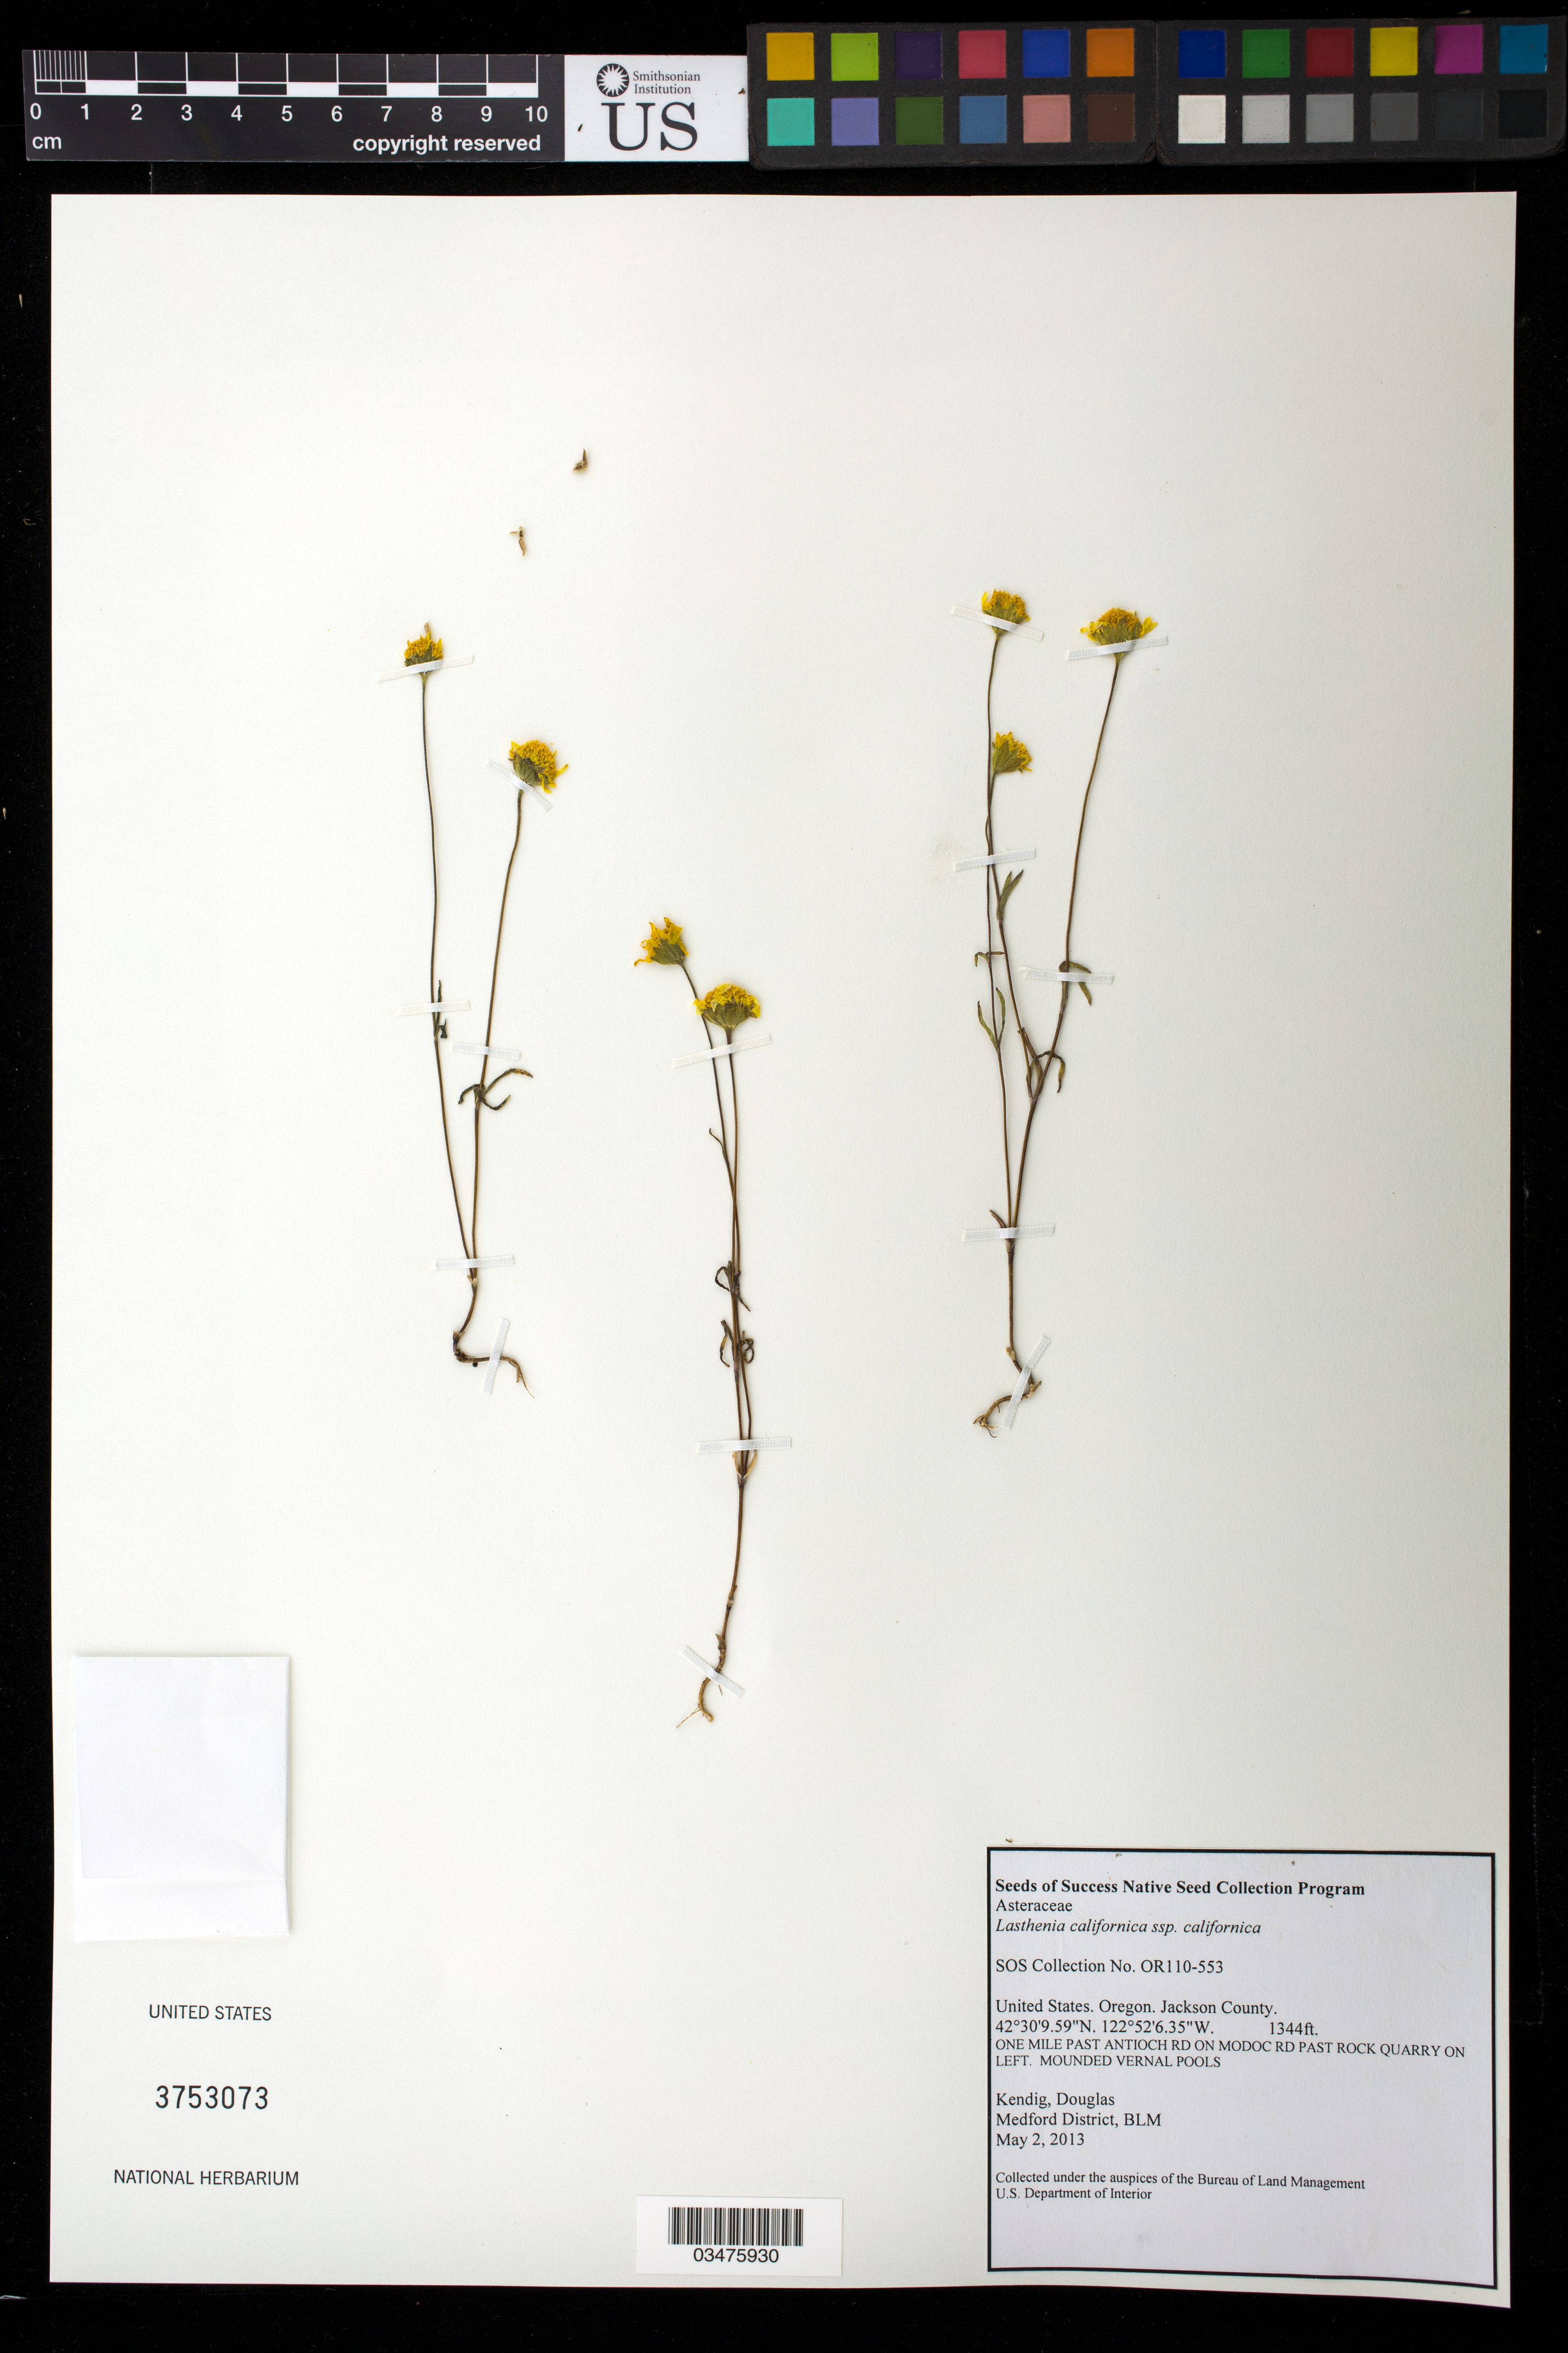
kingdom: Plantae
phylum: Tracheophyta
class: Magnoliopsida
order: Asterales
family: Asteraceae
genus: Lasthenia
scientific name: Lasthenia californica subsp. californica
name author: DC.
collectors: D. Kendig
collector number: OR110-553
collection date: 2013-05-02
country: United States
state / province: Oregon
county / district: Jackson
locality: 1 mi. past Antioch Rd on Modoc Rd past Rock Quarry on left.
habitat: Mounded vernal pools.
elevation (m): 410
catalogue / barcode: US 3753073